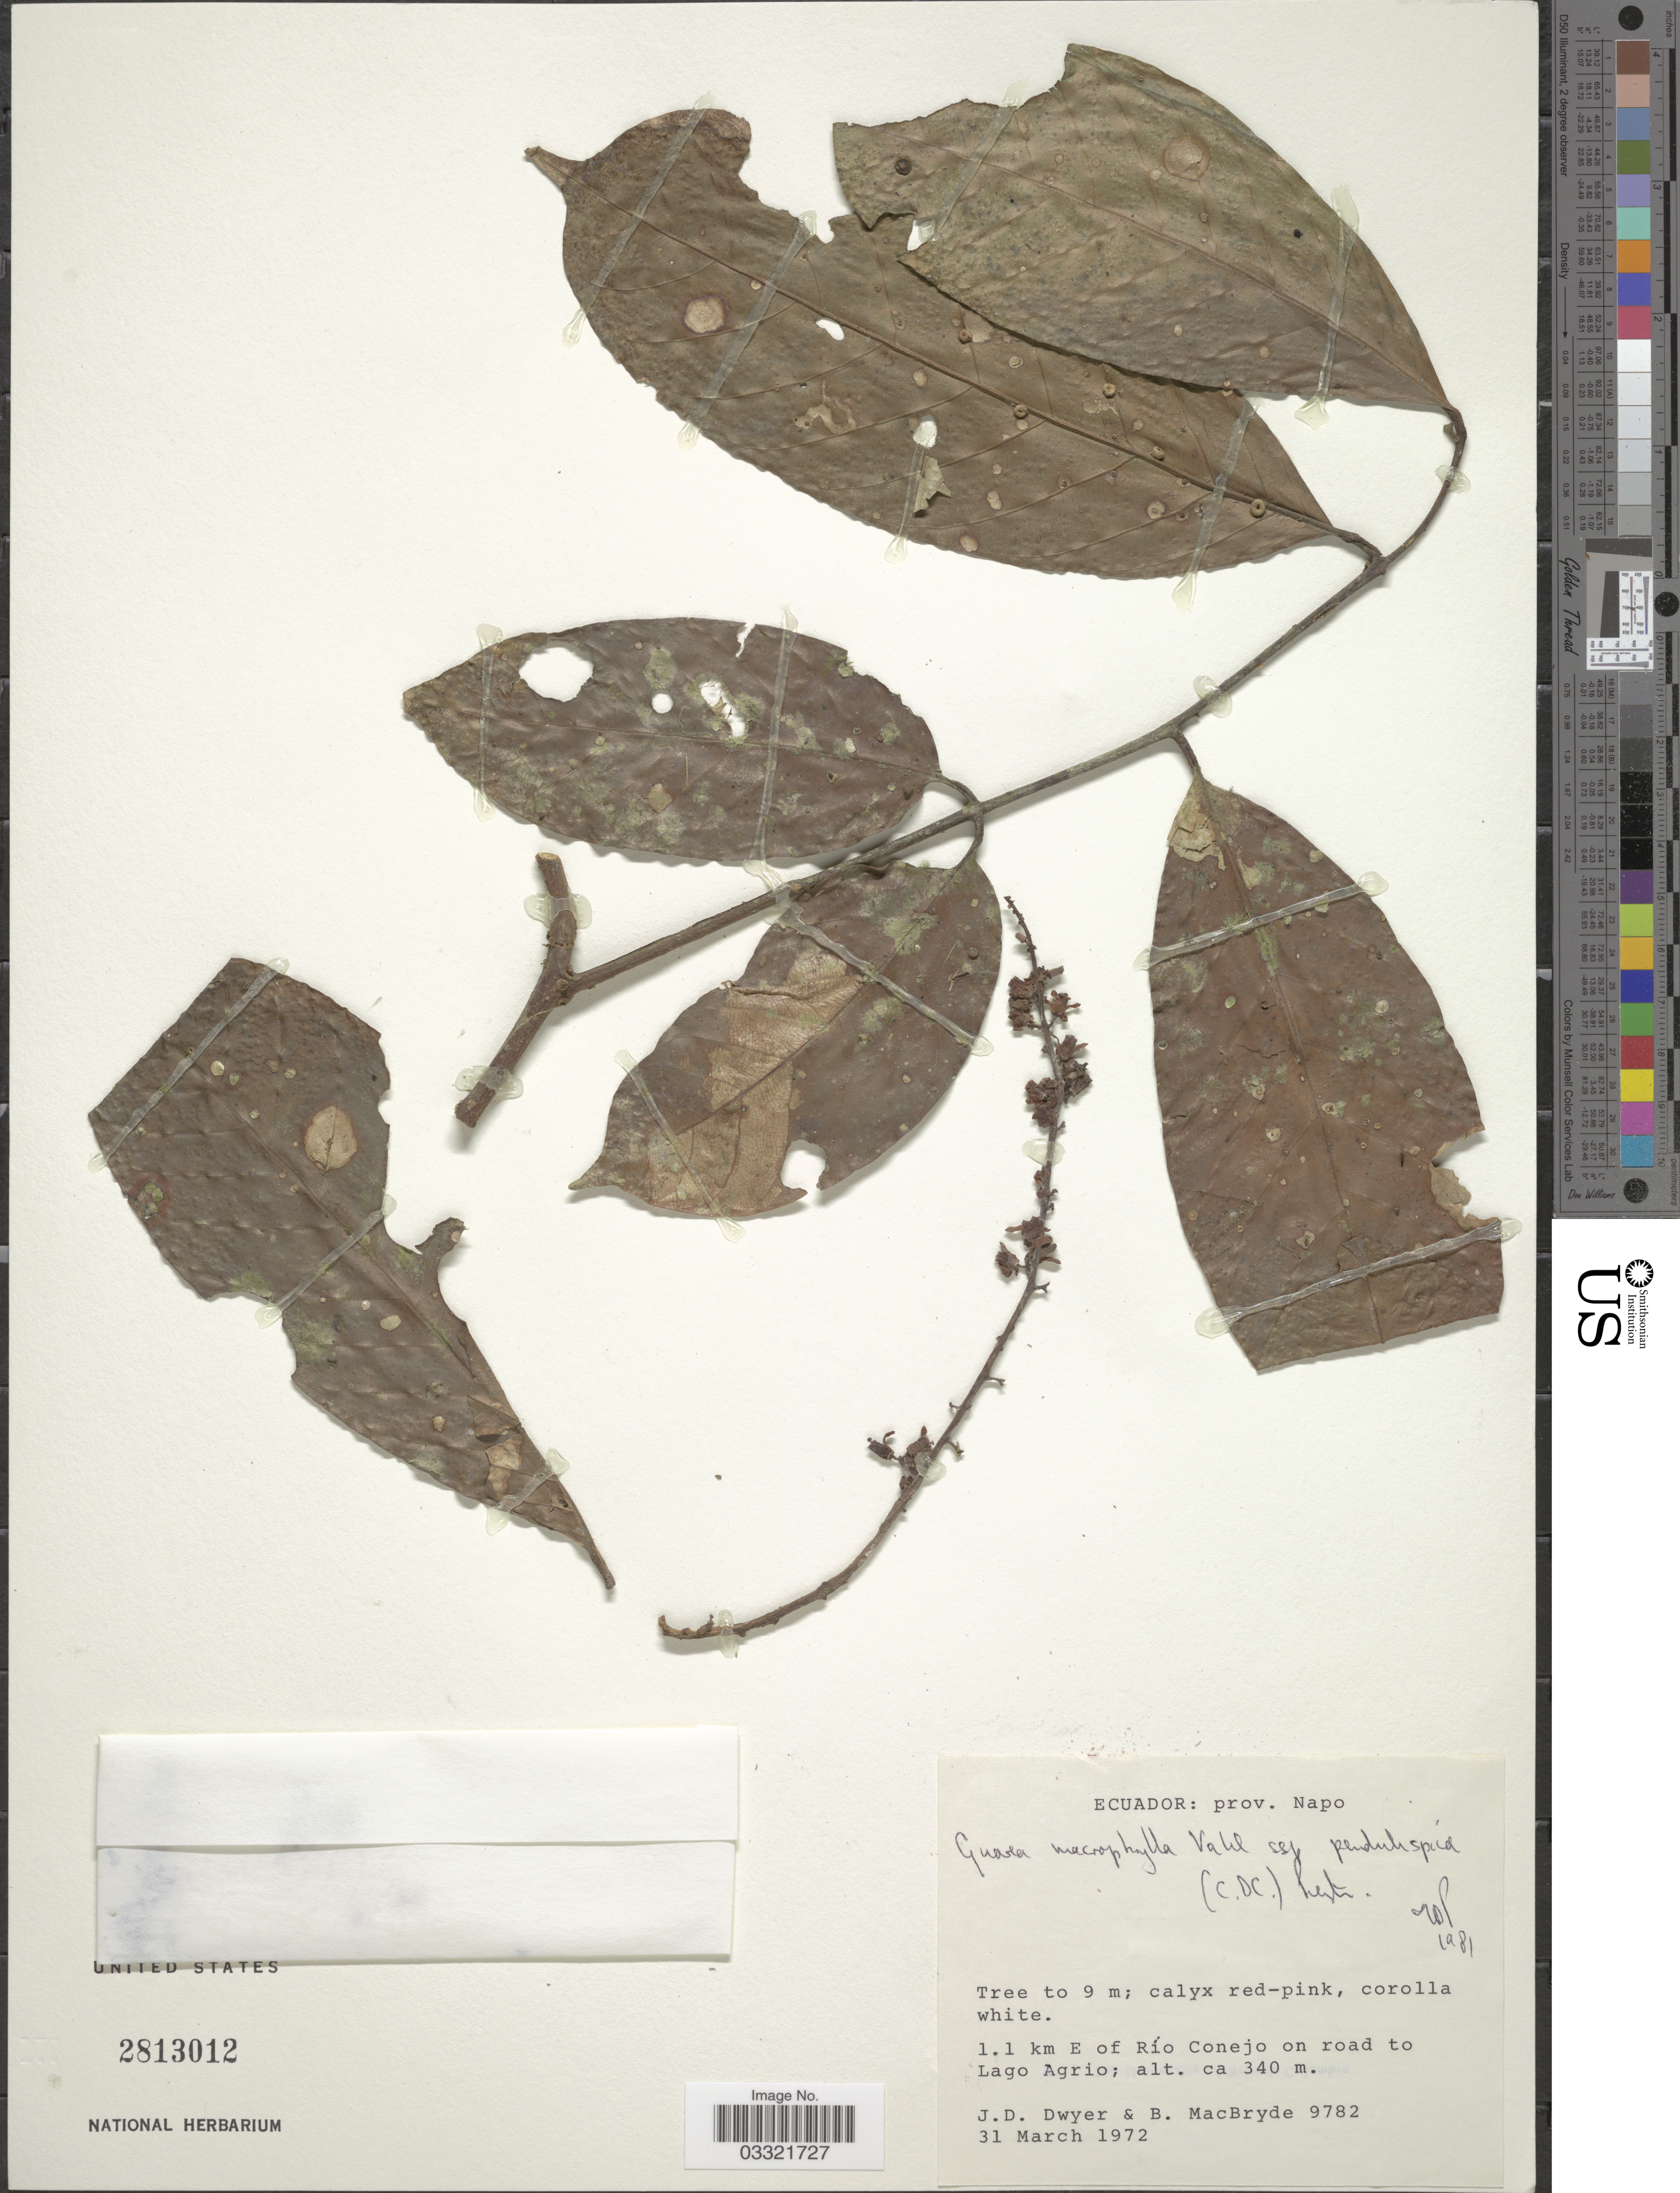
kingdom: Plantae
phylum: Tracheophyta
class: Magnoliopsida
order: Sapindales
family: Meliaceae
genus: Guarea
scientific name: Guarea macrophylla subsp. pendulispica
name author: (C. DC.) T.D. Penn.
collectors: J. D. Dwyer & B. MacBryde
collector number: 9782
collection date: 1972-03-31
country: Ecuador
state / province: Napo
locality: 1.1 km E of Río Conejo on road to Lago Agrio.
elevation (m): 340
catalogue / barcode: US 2813012